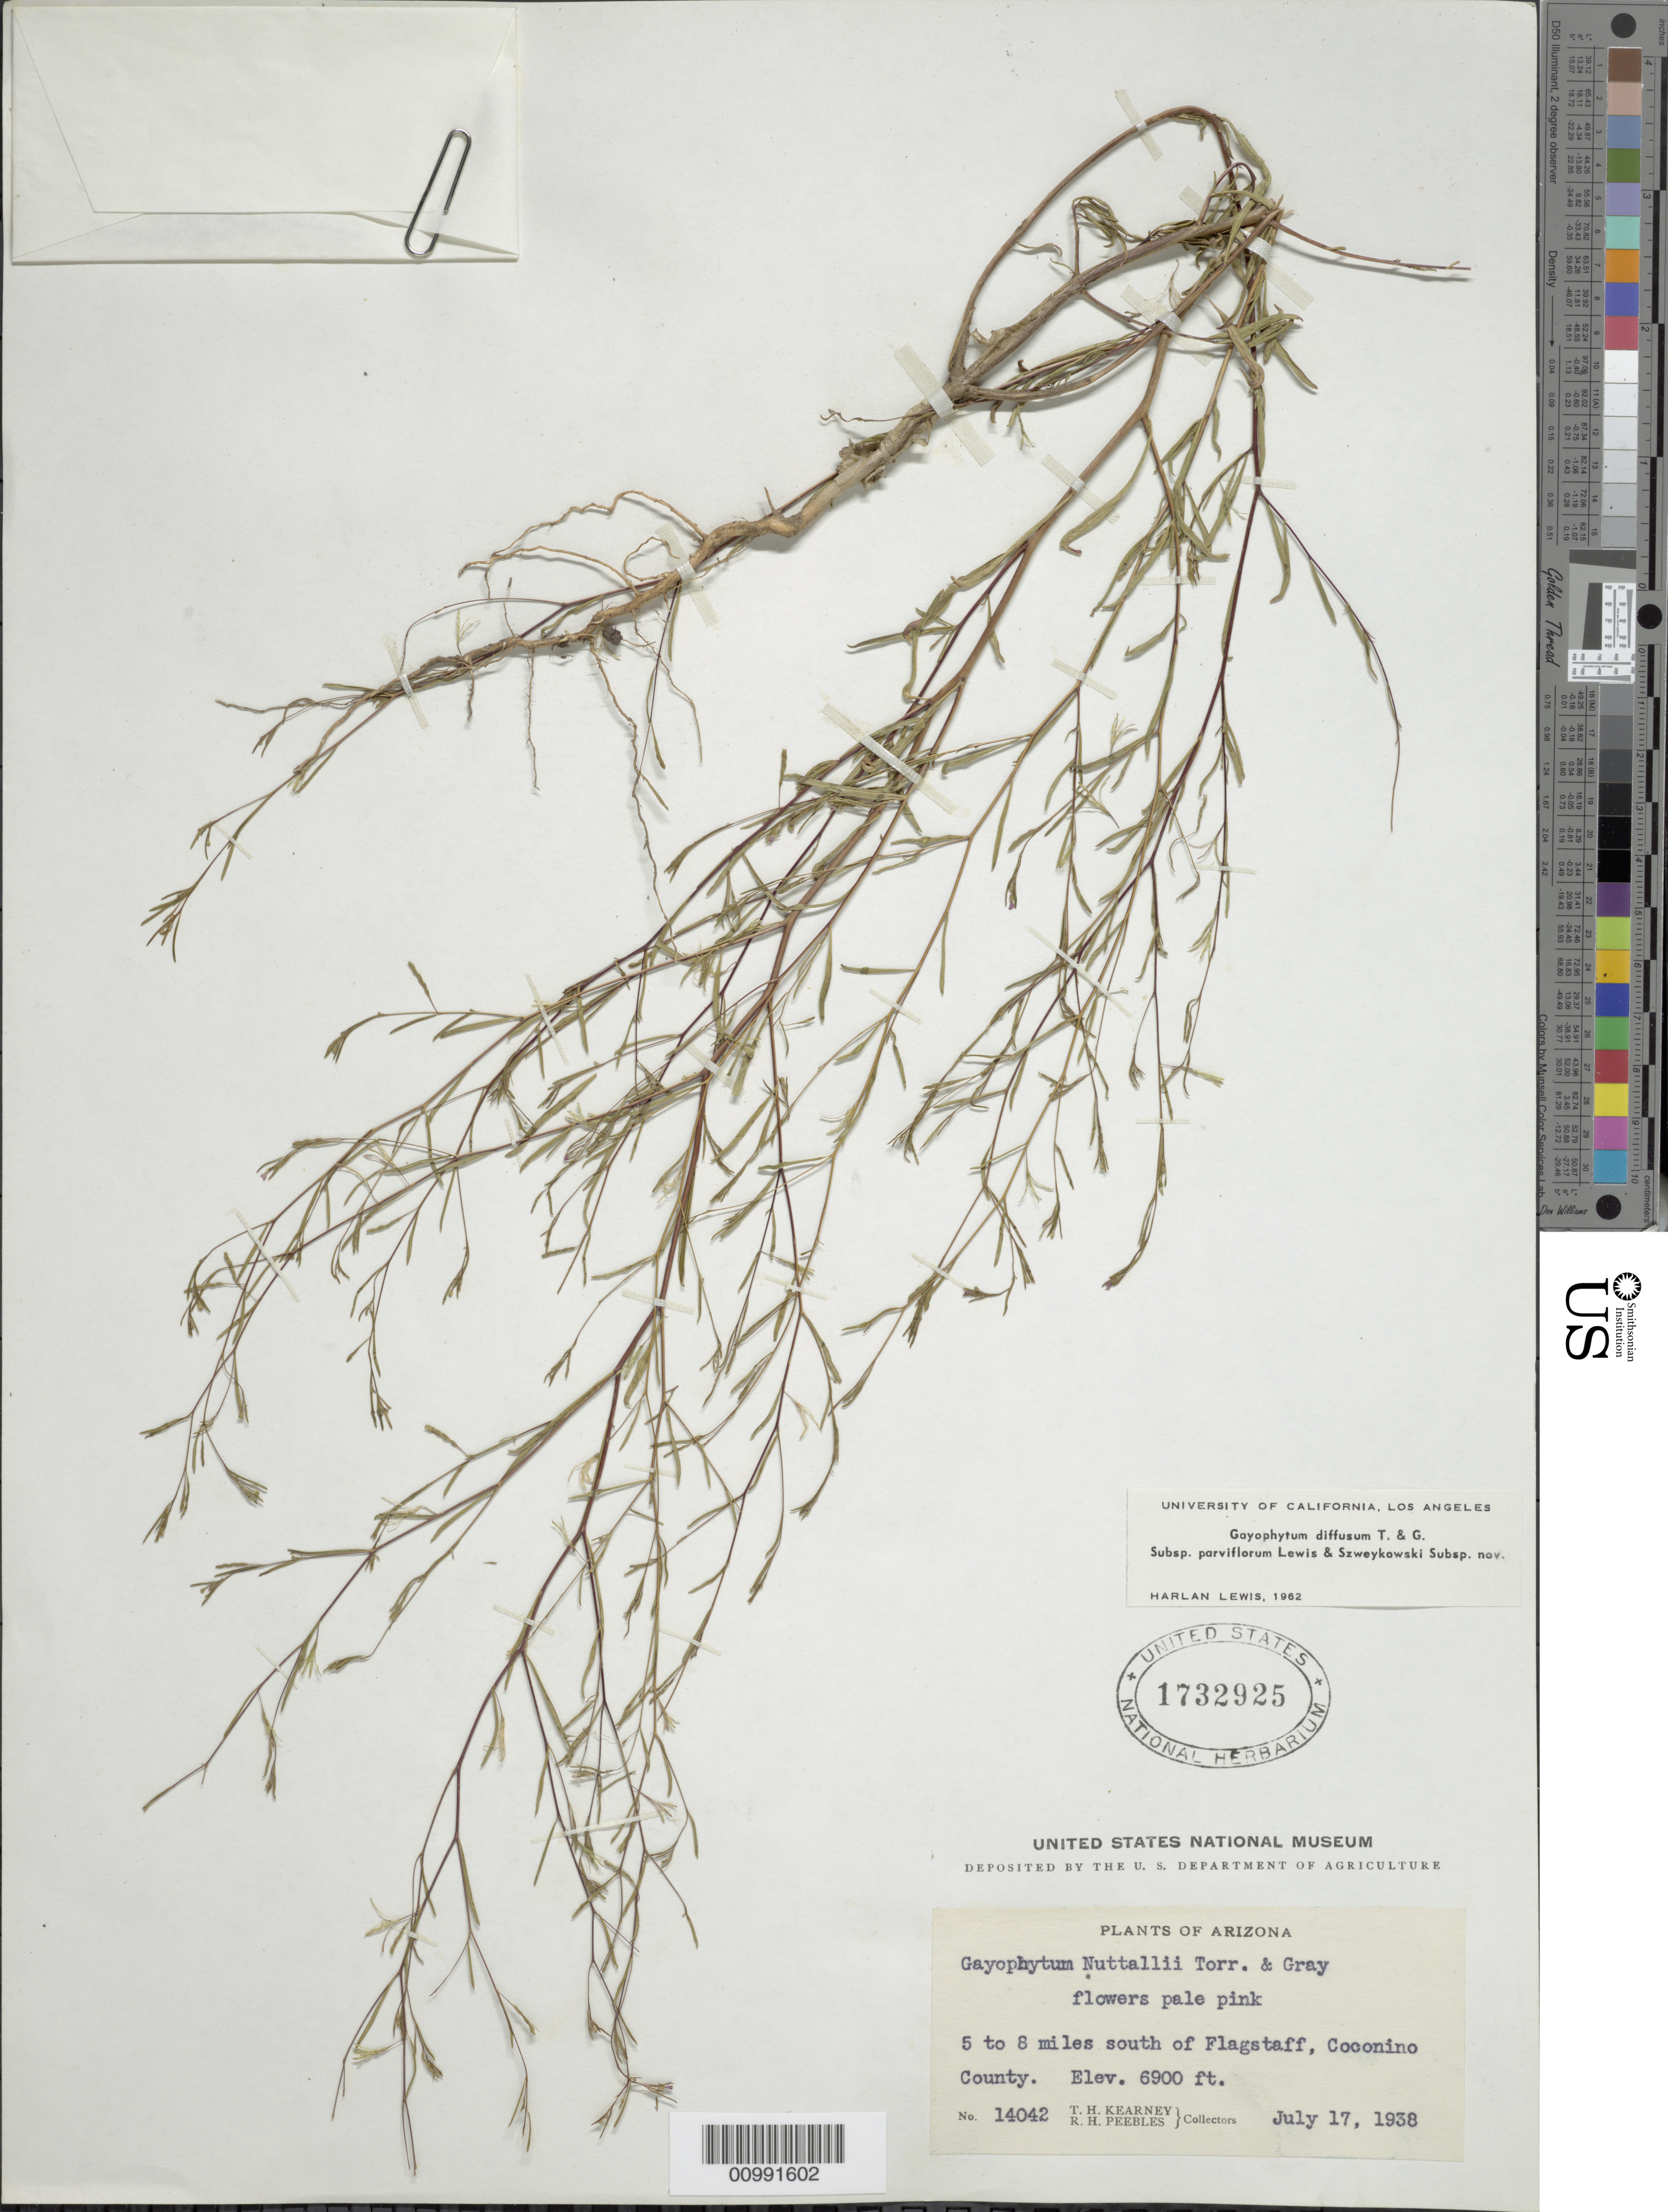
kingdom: Plantae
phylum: Tracheophyta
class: Magnoliopsida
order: Myrtales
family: Onagraceae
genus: Gayophytum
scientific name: Gayophytum diffusum subsp. parviflorum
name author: F. H. Lewis & Szweyk.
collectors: T. H. Kearney & R. H. Peebles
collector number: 14042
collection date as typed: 17 Jul 1938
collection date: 1938-07-17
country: United States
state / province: Arizona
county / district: Coconino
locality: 5 to 8 miles S of Flagstaff.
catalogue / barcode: US 1732925